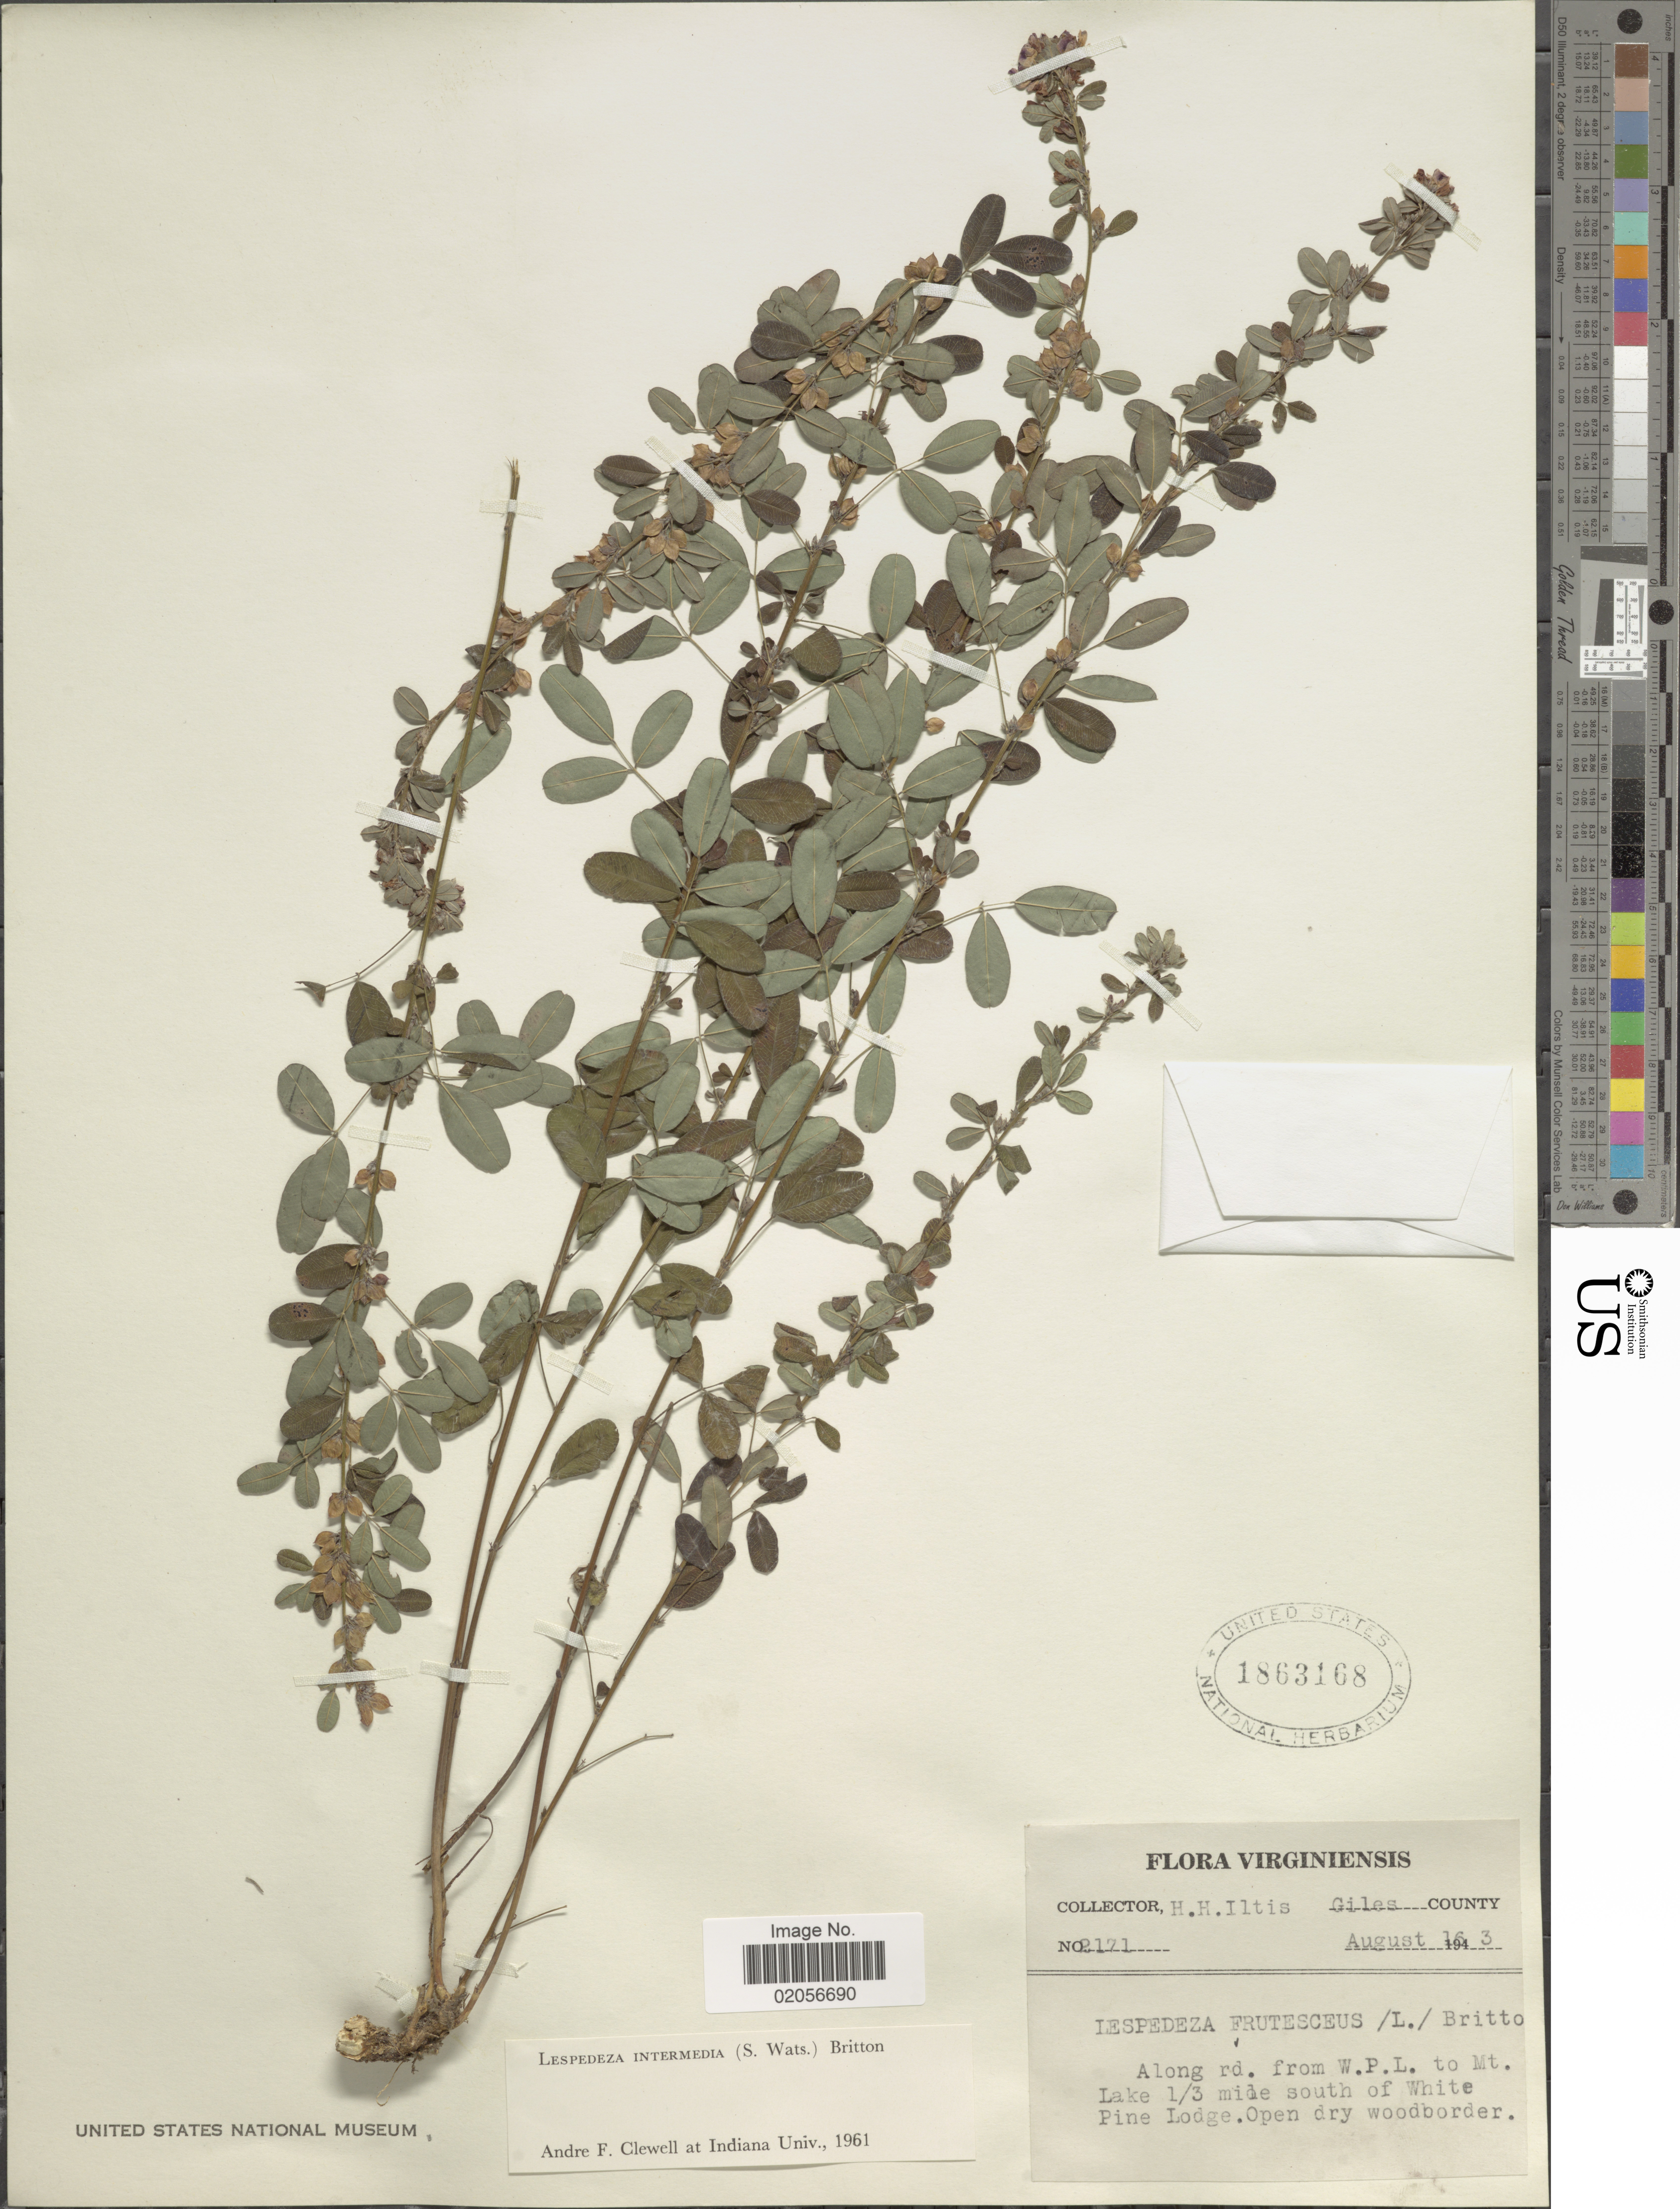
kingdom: Plantae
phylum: Tracheophyta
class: Magnoliopsida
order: Fabales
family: Fabaceae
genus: Lespedeza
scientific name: Lespedeza intermedia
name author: (S. Watson) Britton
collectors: H. H. Iltis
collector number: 2171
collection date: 1963-08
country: United States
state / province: Virginia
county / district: Giles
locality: Along rd. from W.P. L. to Mt Lake 1/3 mile south of White Pine Lodge. Open dry woodborder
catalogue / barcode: US 1863168